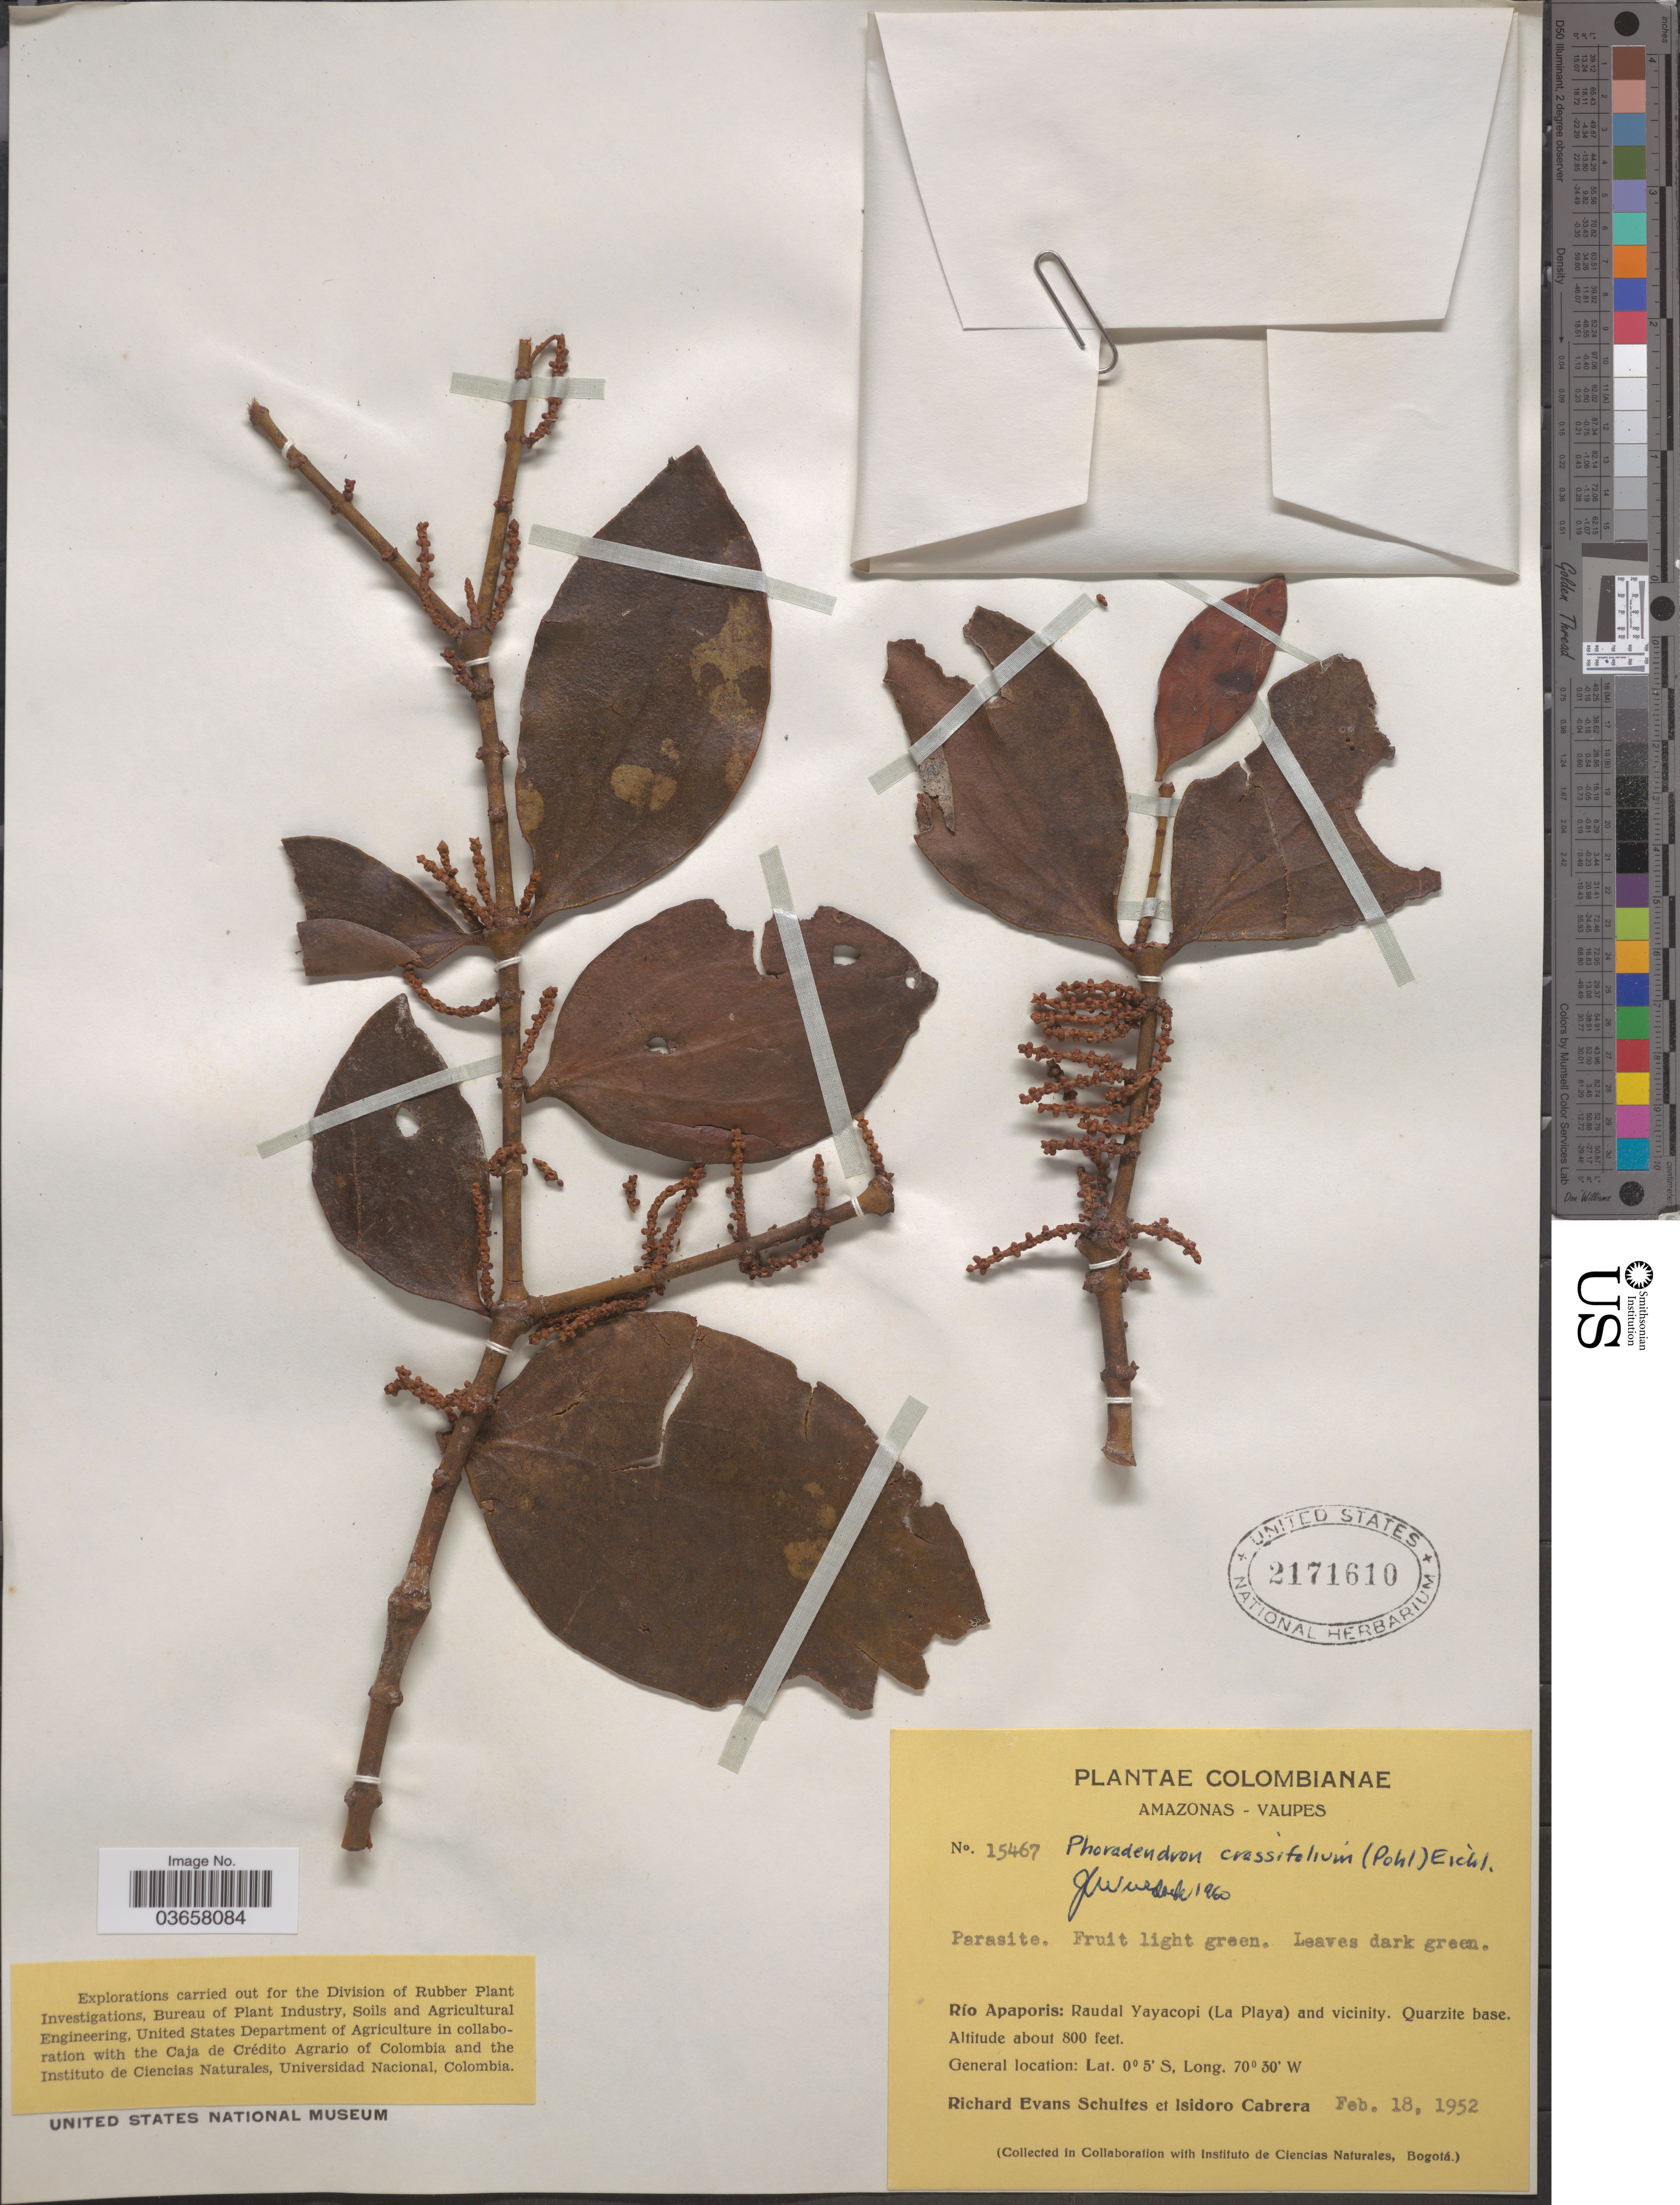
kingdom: Plantae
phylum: Tracheophyta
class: Magnoliopsida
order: Santalales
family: Viscaceae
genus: Phoradendron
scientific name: Phoradendron crassifolium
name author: (Pohl ex DC.) Eichler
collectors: R. E. Schultes & I. Cabrera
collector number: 15467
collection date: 1952-02-18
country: Colombia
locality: Amazonas - Vaupes. Río Apaporis: Raudal Yayacopi (La Playa) and vicinity. Quarzite base.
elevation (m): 244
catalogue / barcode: US 2171610